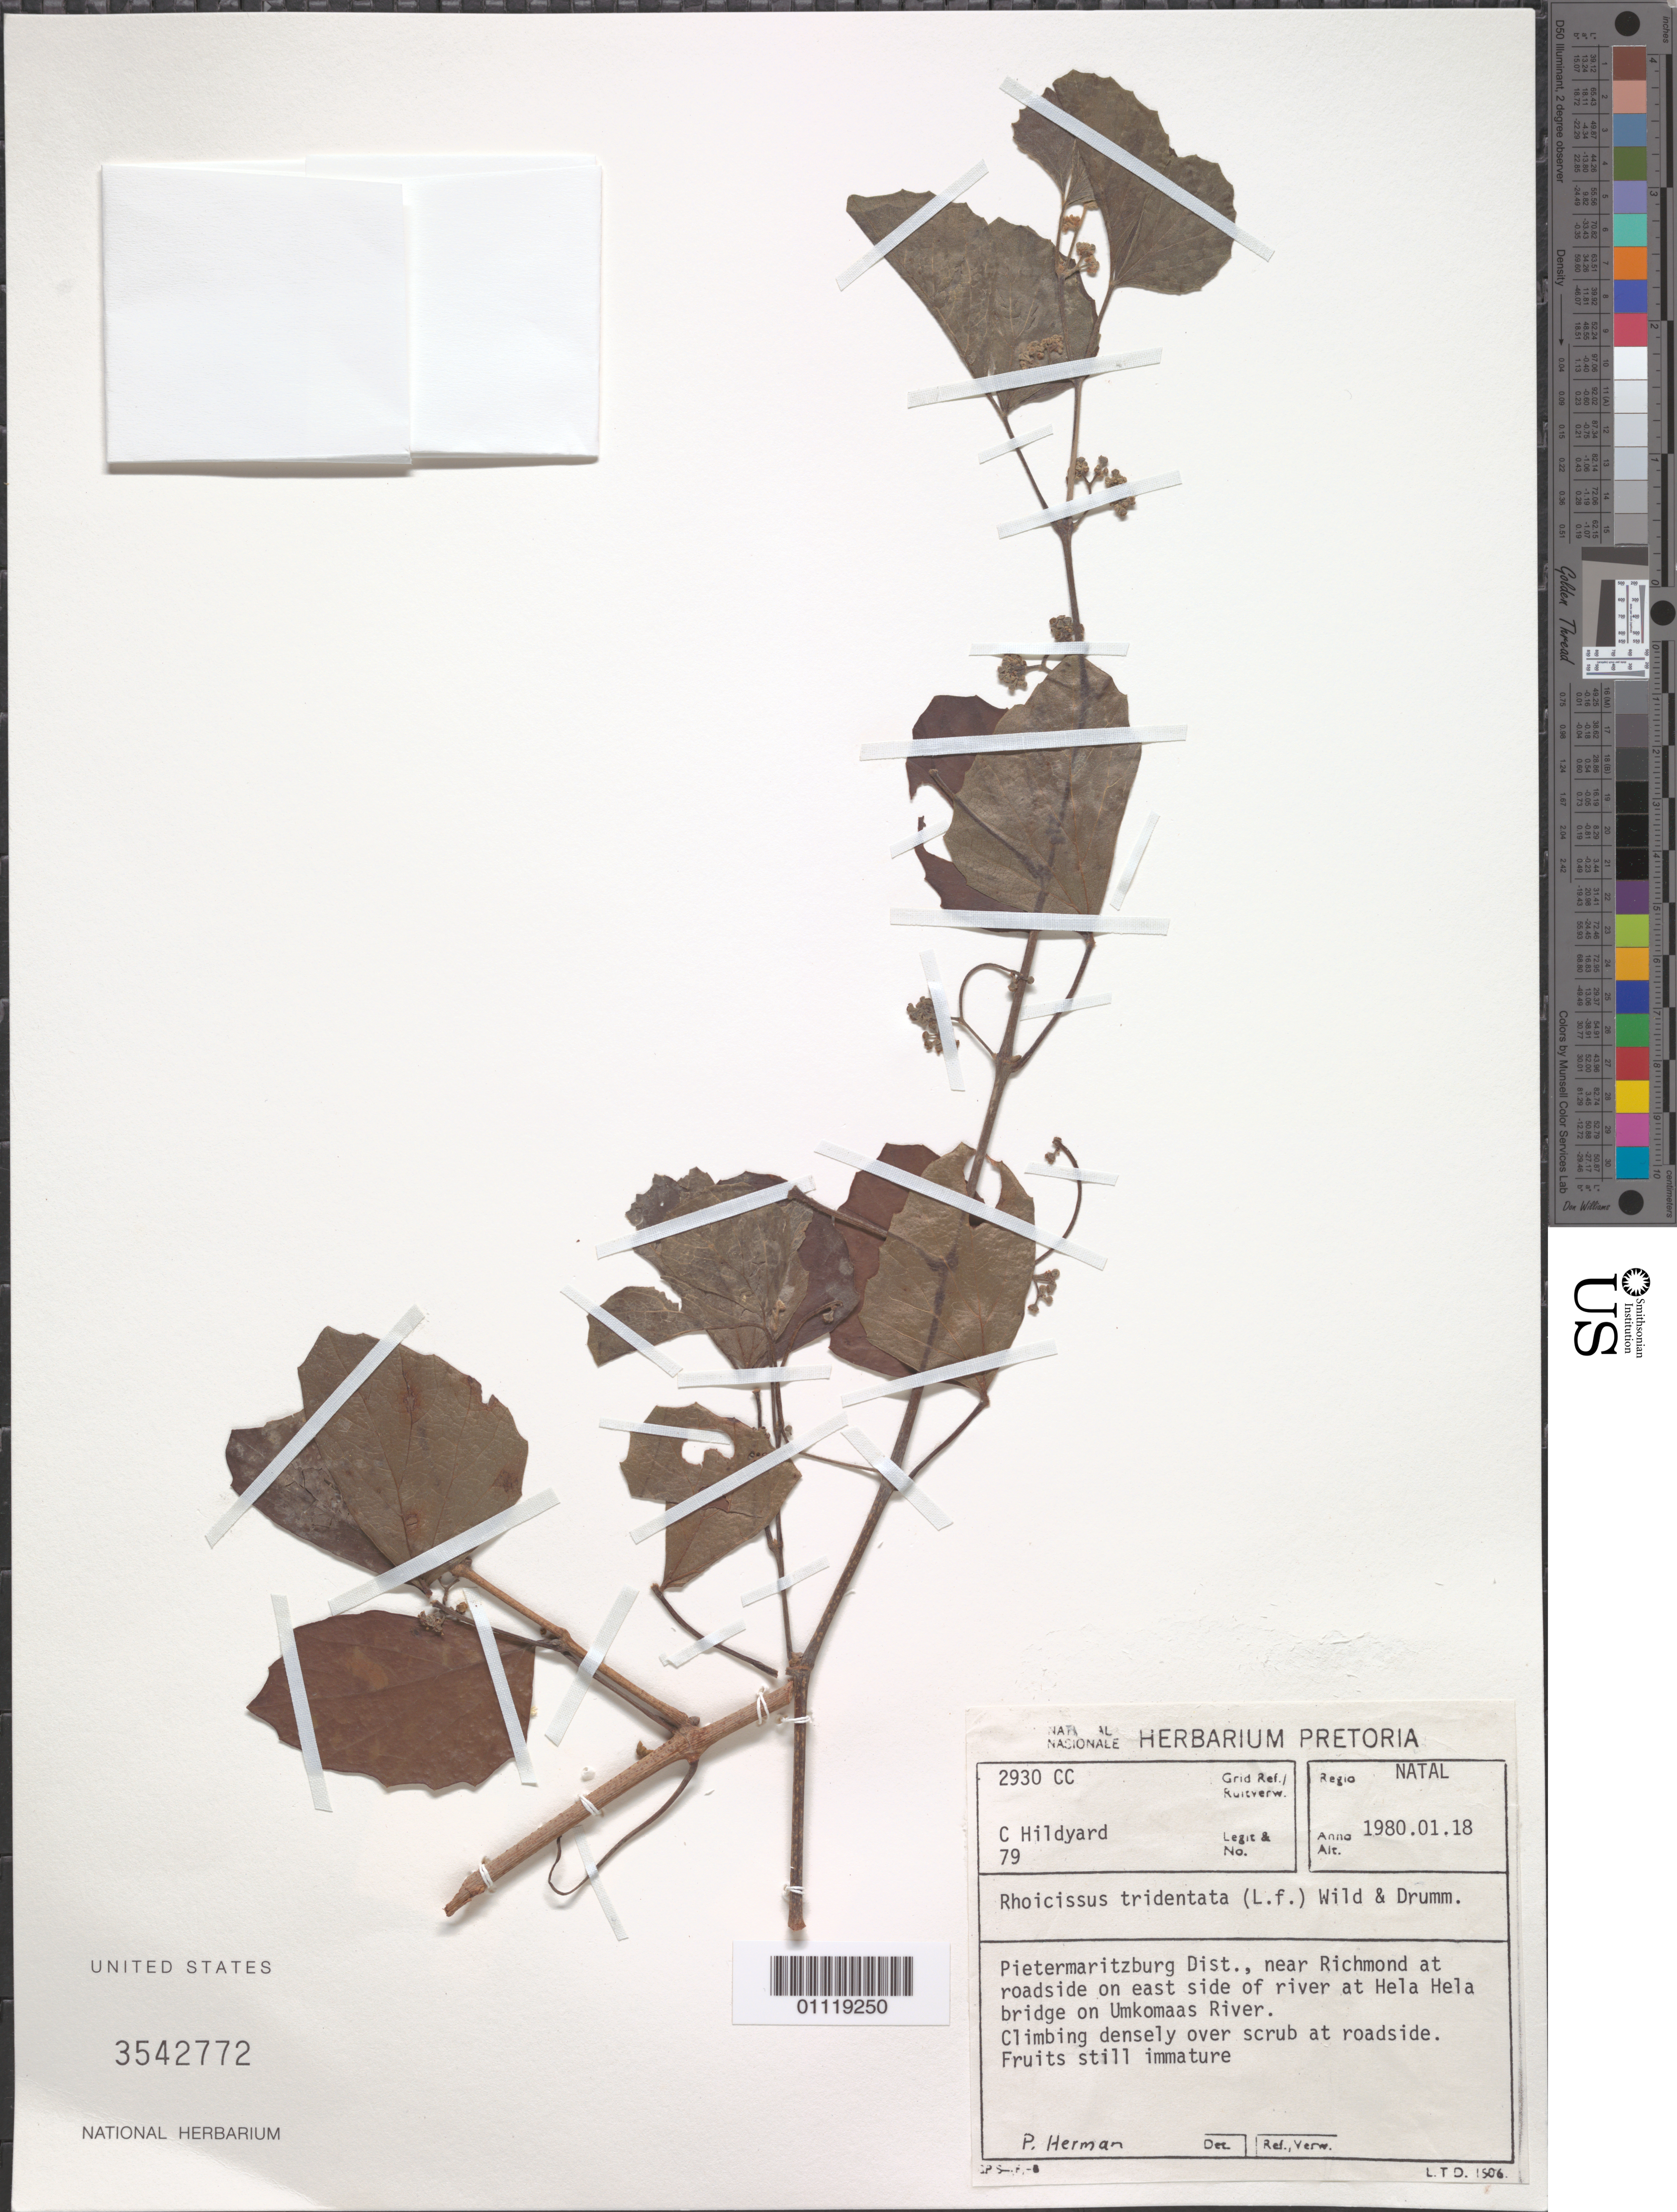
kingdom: Plantae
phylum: Tracheophyta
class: Magnoliopsida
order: Vitales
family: Vitaceae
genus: Rhoicissus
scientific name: Rhoicissus tridentata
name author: (L. f.) Wild & R.B. Drumm.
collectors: P. Herman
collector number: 79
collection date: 1980-01-18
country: South Africa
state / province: KwaZulu-Natal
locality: Near Richmond at roadside on E side of river at Hela Hela bridge on Umkomaas River. Pietermaritzburg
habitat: Climbing densely over scrub at roadside.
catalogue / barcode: US 3542772